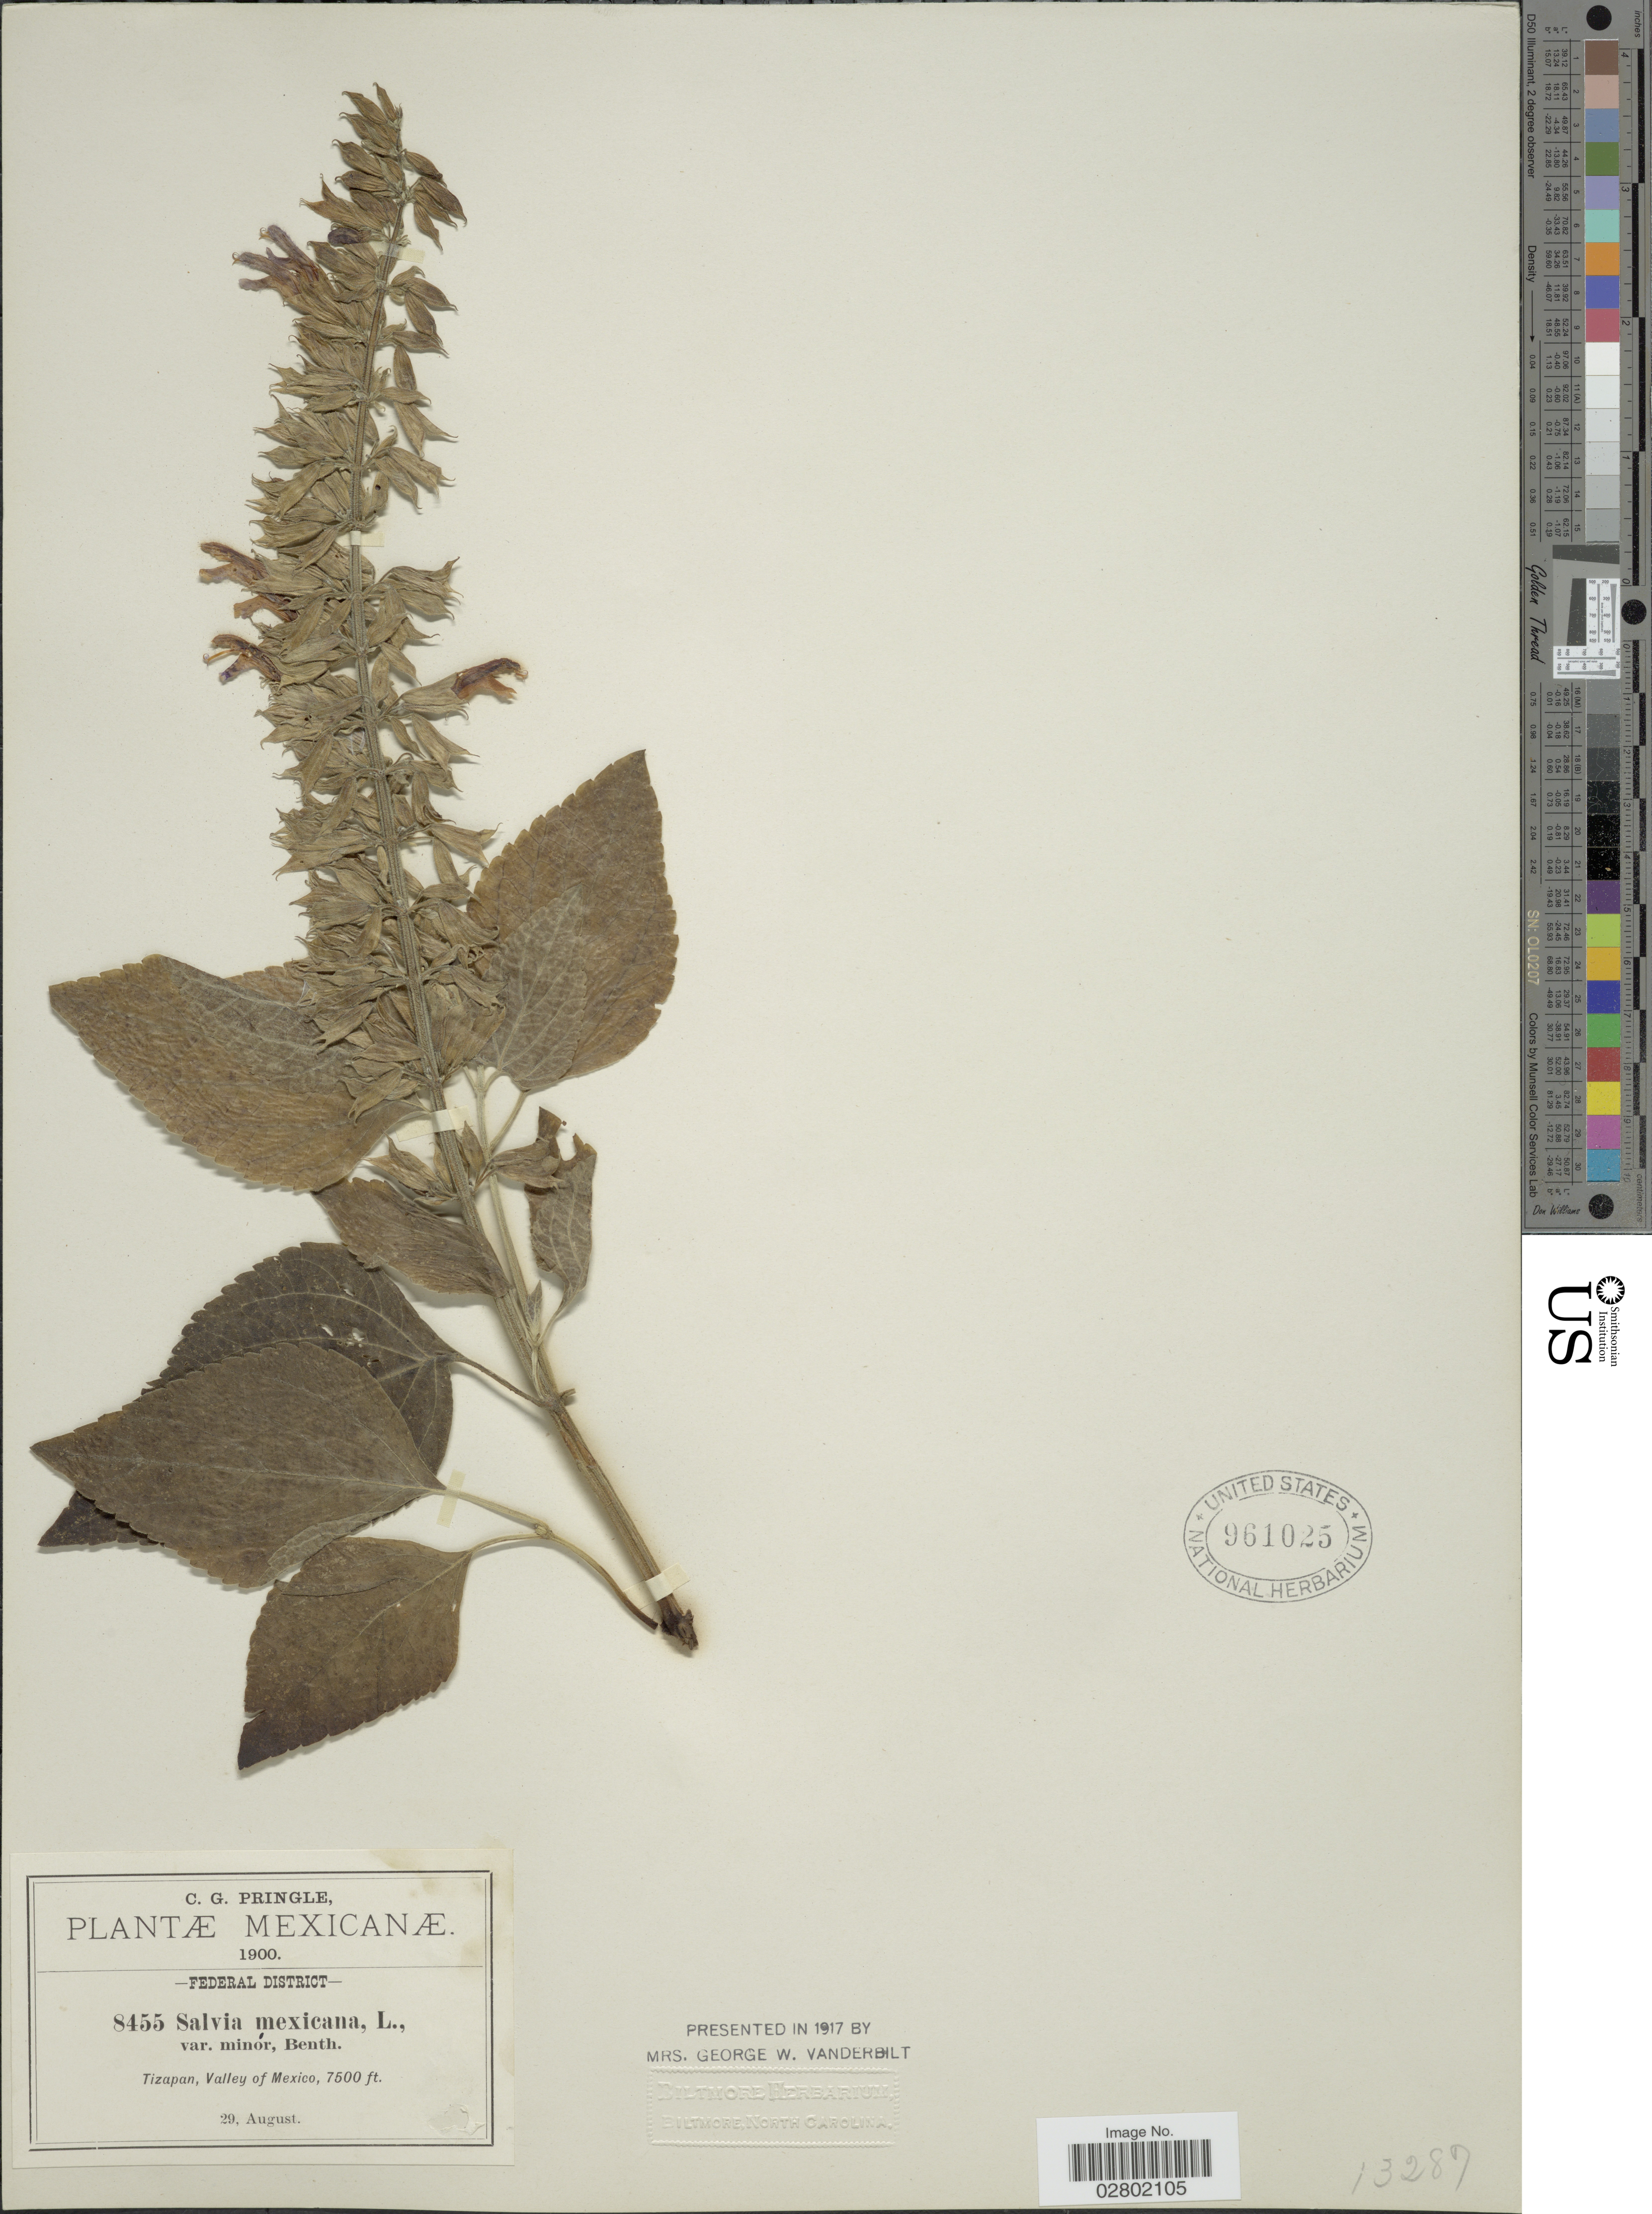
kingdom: Plantae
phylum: Tracheophyta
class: Magnoliopsida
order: Lamiales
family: Lamiaceae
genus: Salvia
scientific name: Salvia mexicana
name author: L.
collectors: C. G. Pringle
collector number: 8455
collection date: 1900-08-29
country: Mexico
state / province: Distrito Federal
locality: Federal District. Tizapan, Valley of Mexico.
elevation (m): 2286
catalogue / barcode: US 961025